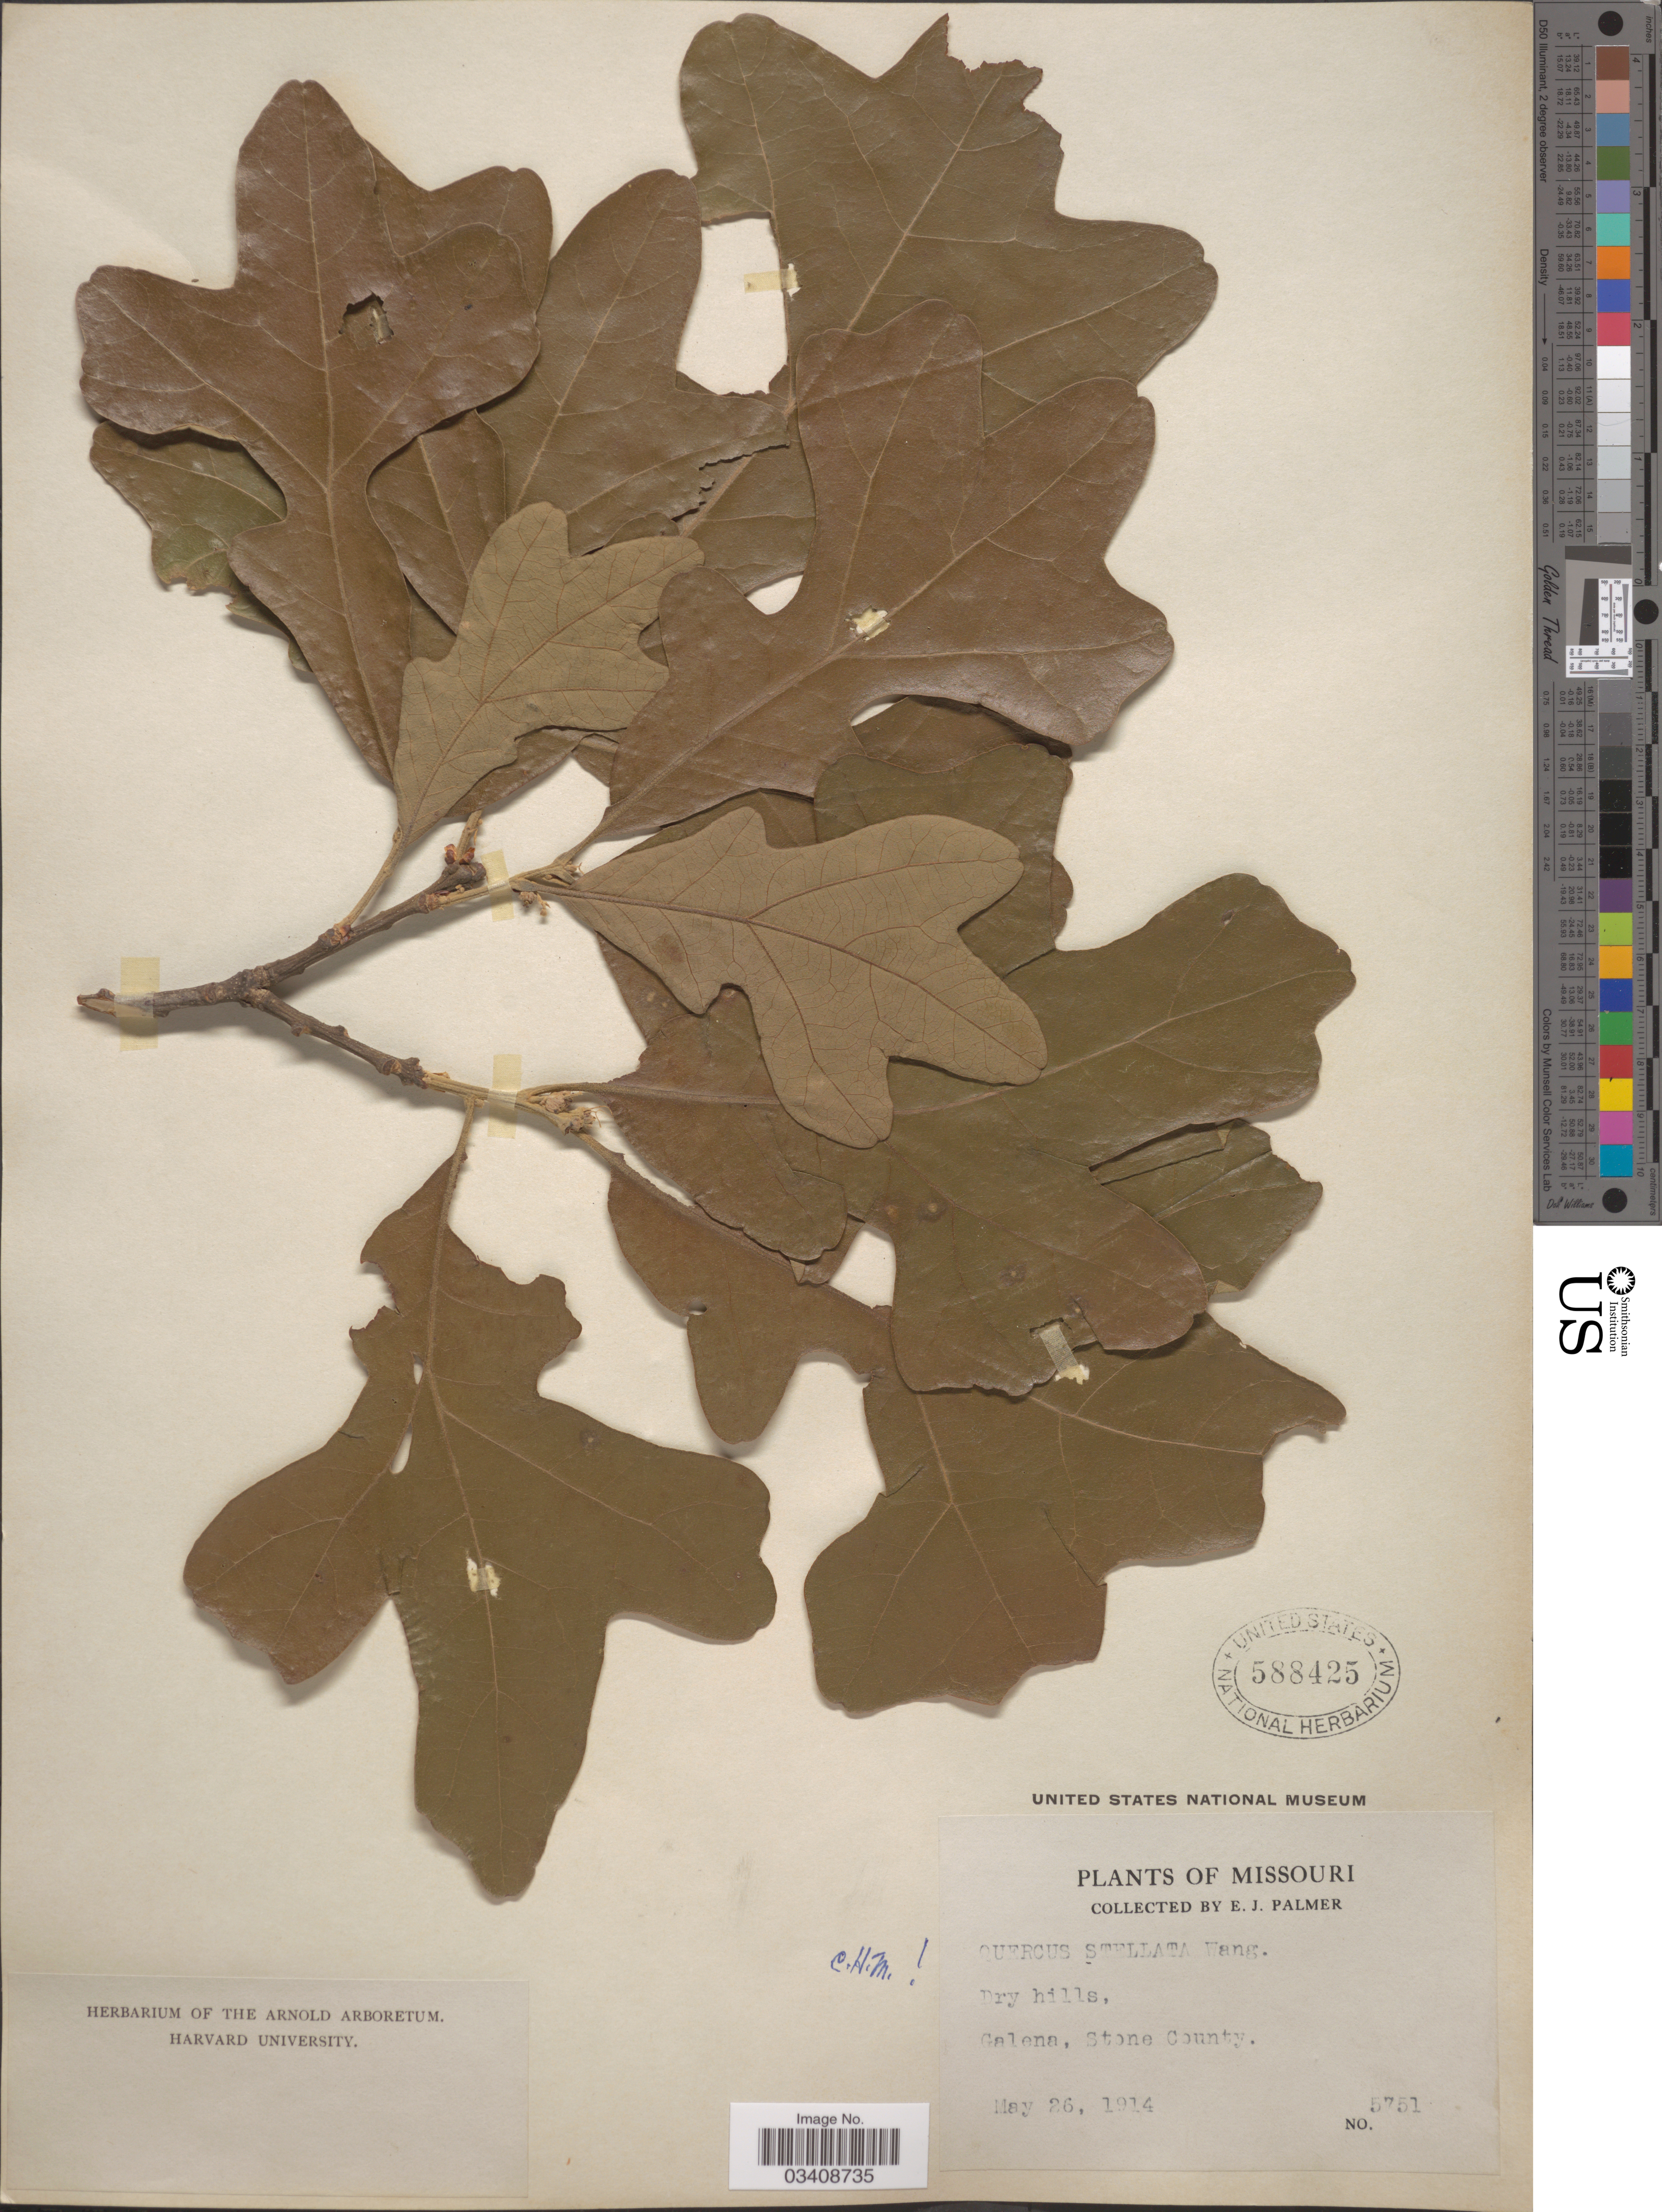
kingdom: Plantae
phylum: Tracheophyta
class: Magnoliopsida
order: Fagales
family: Fagaceae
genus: Quercus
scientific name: Quercus stellata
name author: Wangenh.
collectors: E. J. Palmer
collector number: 5751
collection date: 1914-05-26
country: United States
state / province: Missouri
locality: Galena, Stone County.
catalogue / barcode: US 588425